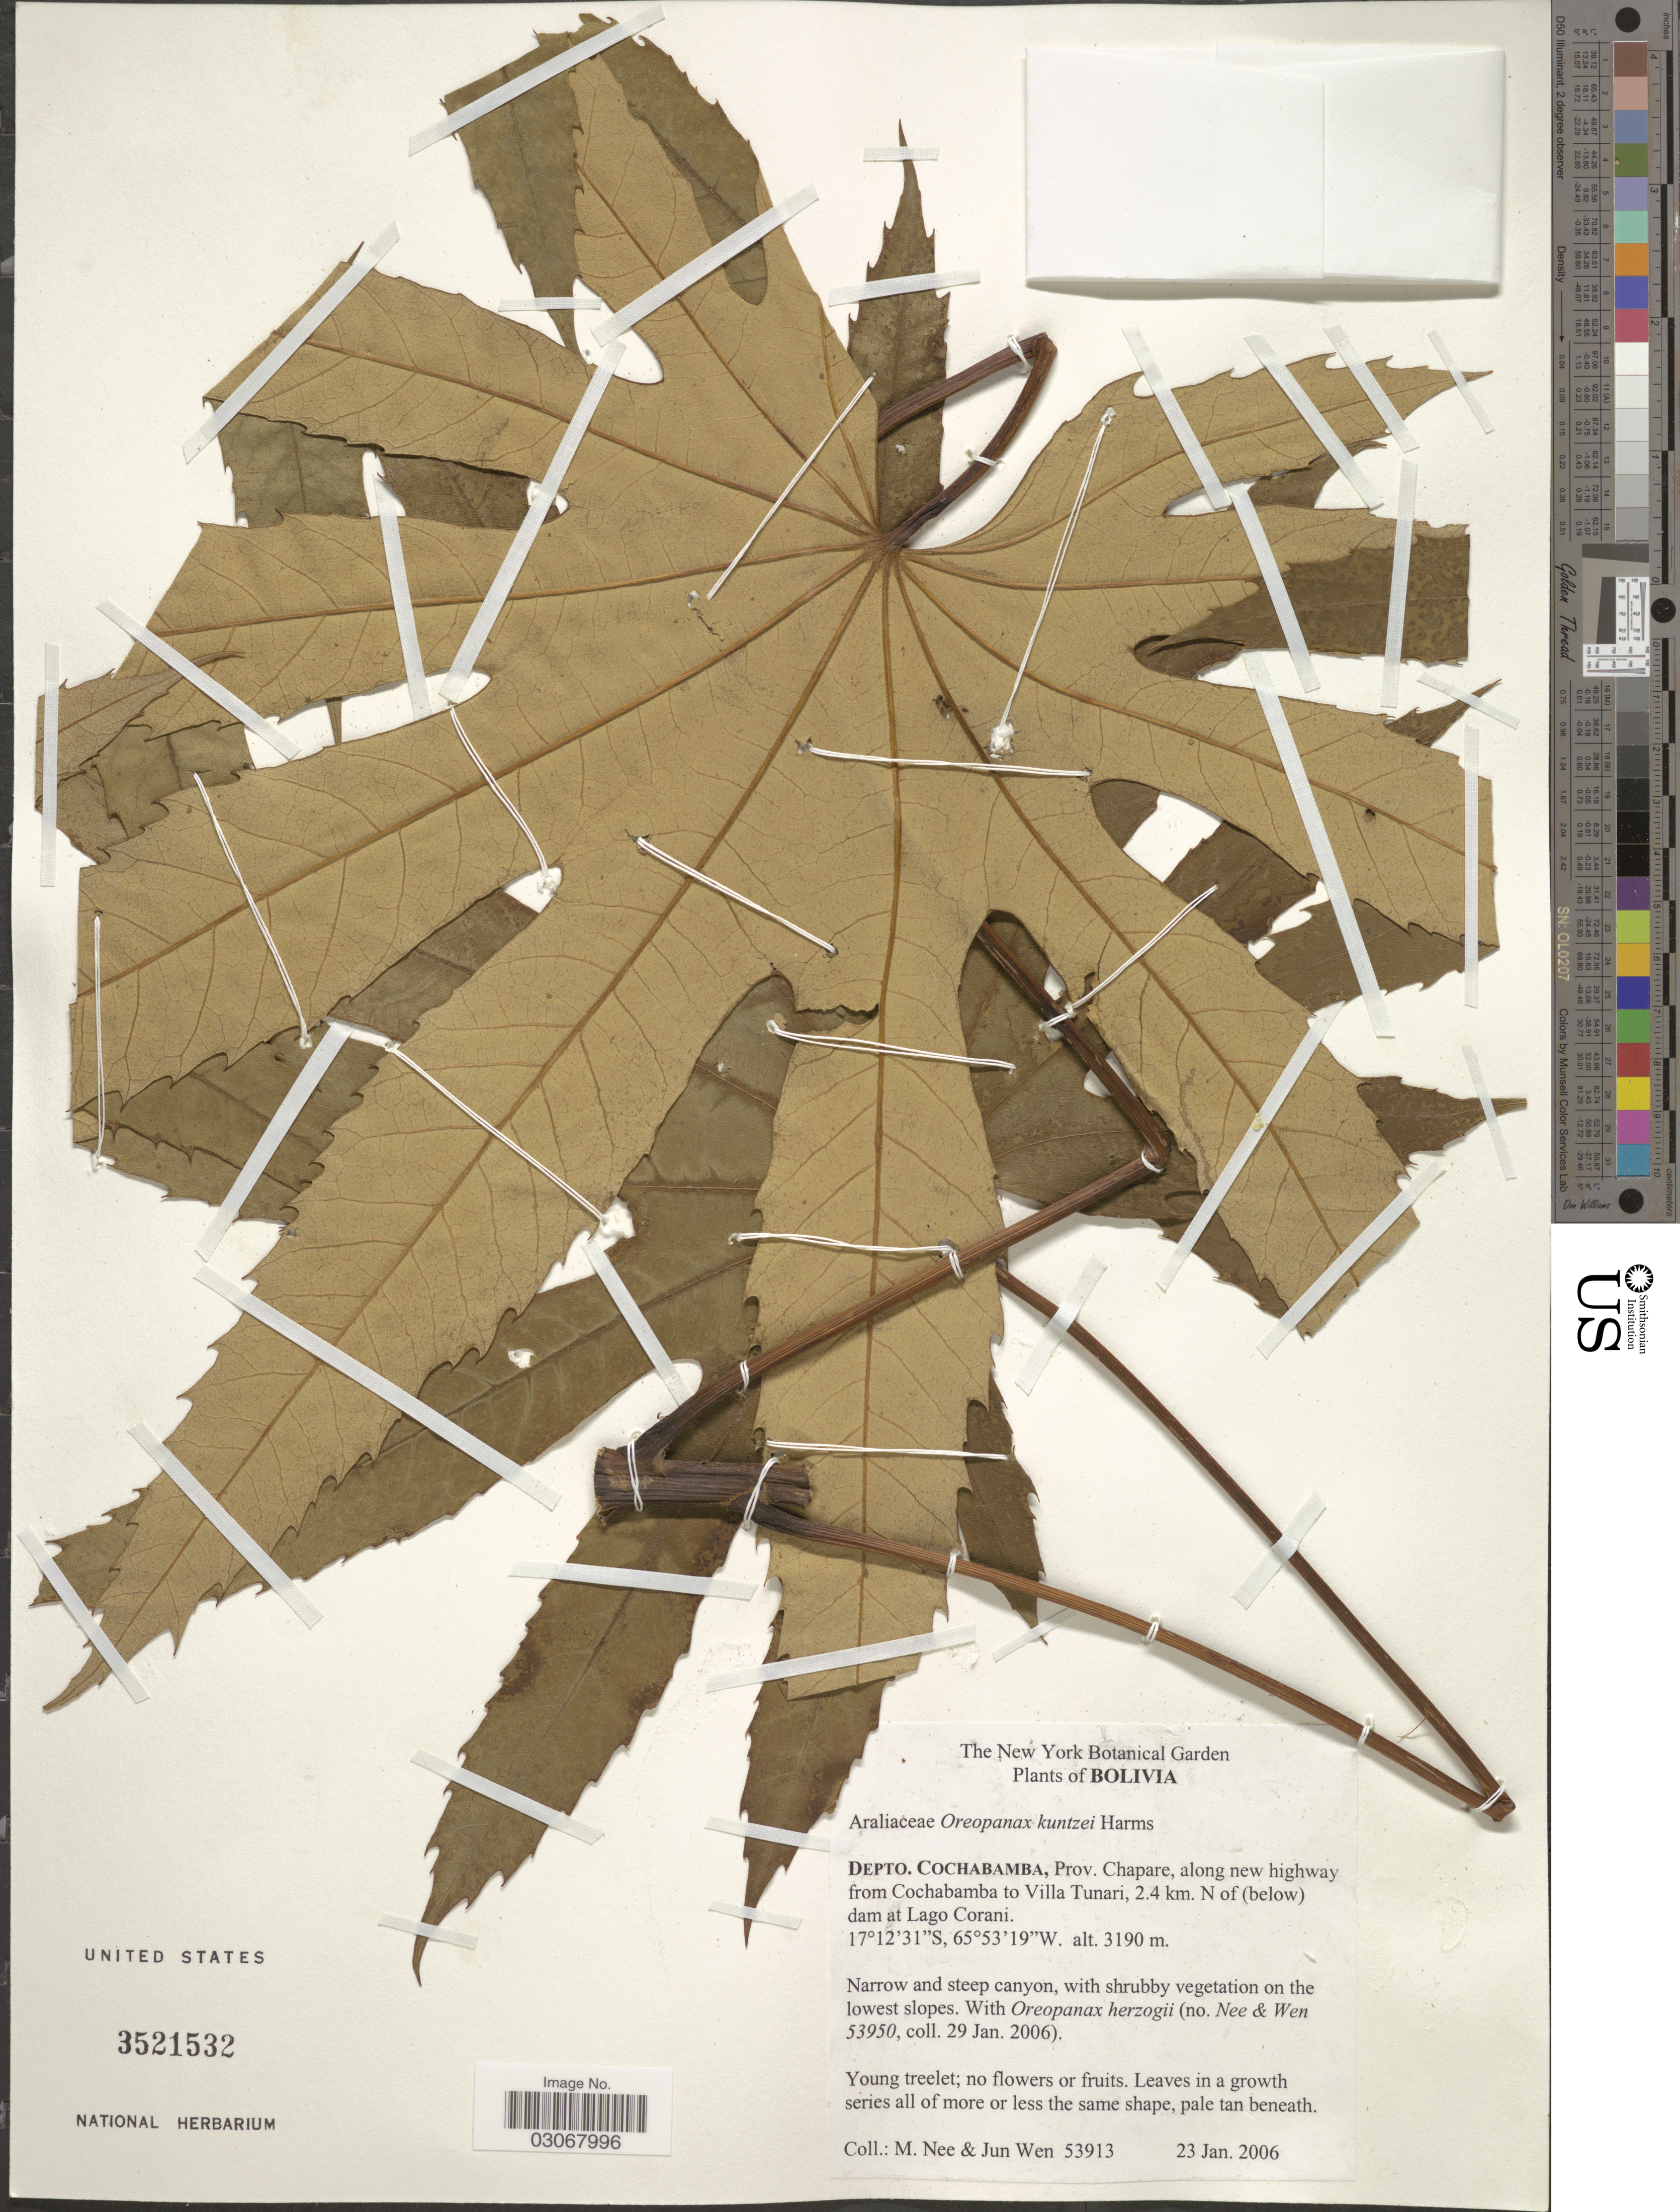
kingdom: Plantae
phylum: Tracheophyta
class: Magnoliopsida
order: Apiales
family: Araliaceae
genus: Oreopanax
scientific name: Oreopanax kuntzei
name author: Harms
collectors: M. Nee & J. Wen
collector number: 53913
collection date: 2006-01-23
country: Bolivia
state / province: Cochabamba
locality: Depto. Cochabamba, Prov. Chapare, along new highway from Cochabamba to Villa Tunari, 2.4 km. N of (below) dam at Lago Corani.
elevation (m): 3190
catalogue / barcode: US 3521532